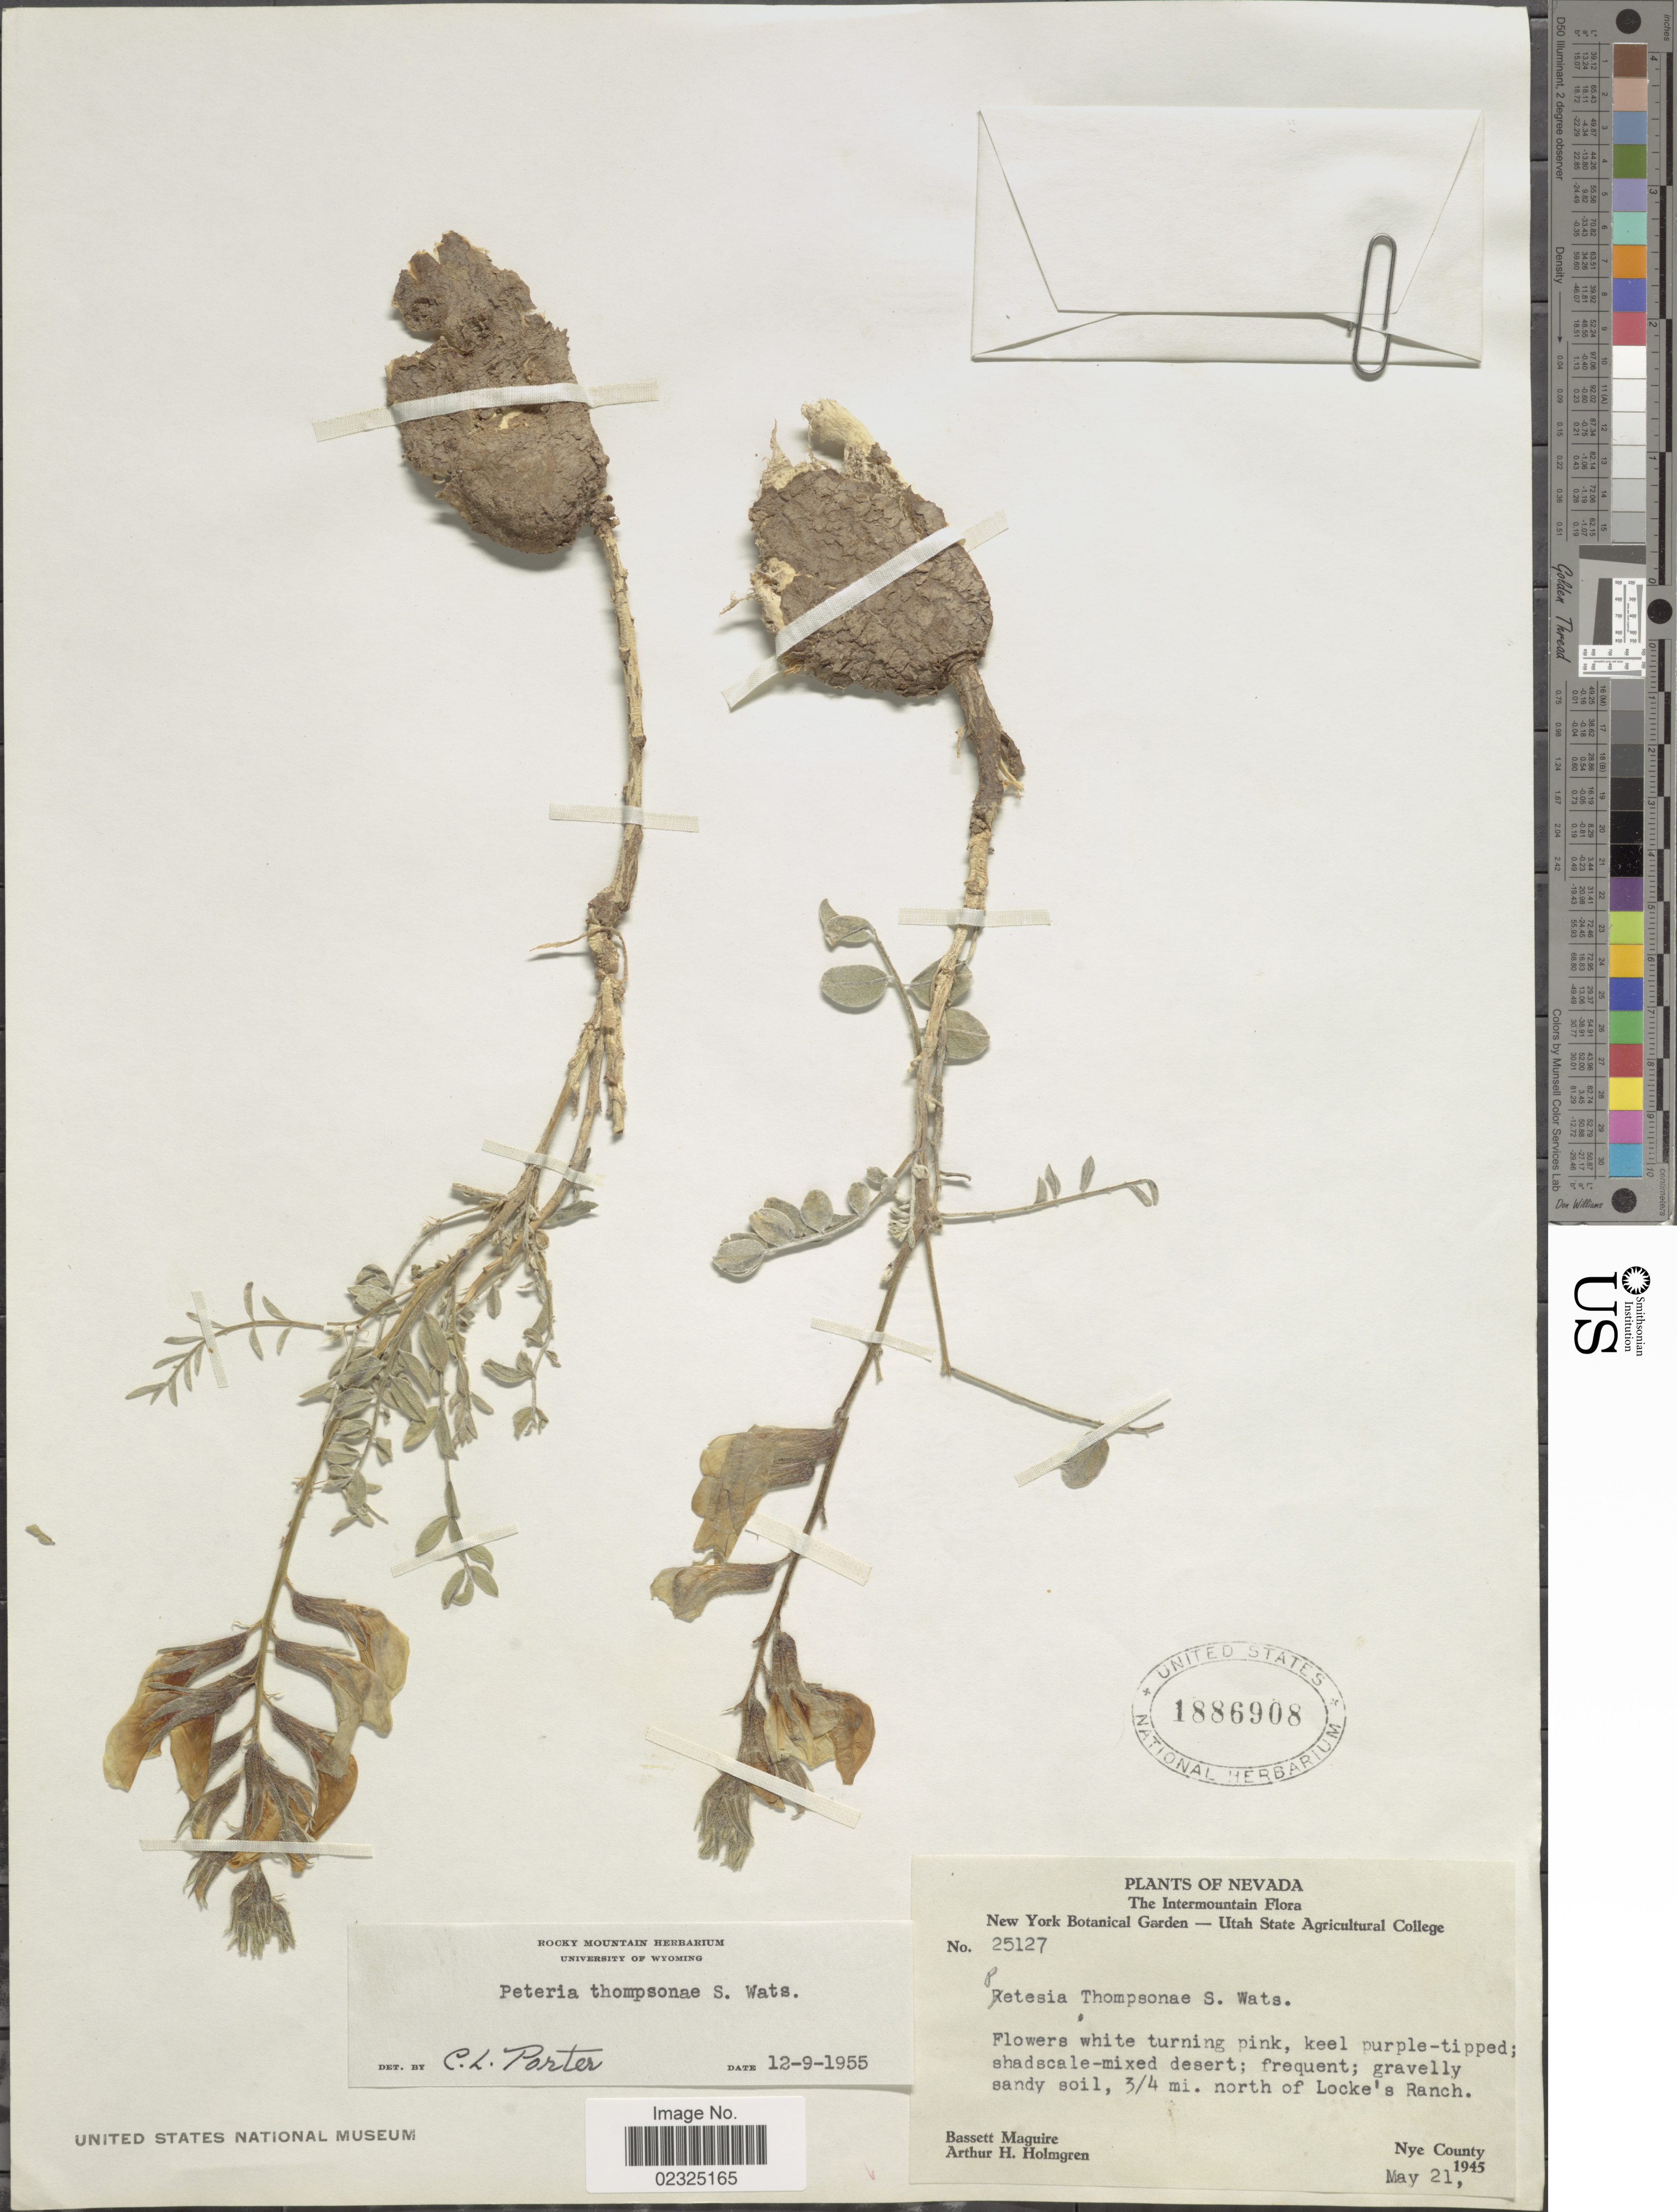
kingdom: Plantae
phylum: Tracheophyta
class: Magnoliopsida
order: Fabales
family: Fabaceae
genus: Peteria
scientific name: Peteria thompsonae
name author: S. Watson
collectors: B. Maguire & A. H. Holmgren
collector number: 25127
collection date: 1945-05-21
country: United States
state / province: Nevada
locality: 3/4 mi. north of Locke's Ranch, Nye County.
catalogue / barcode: US 1886908